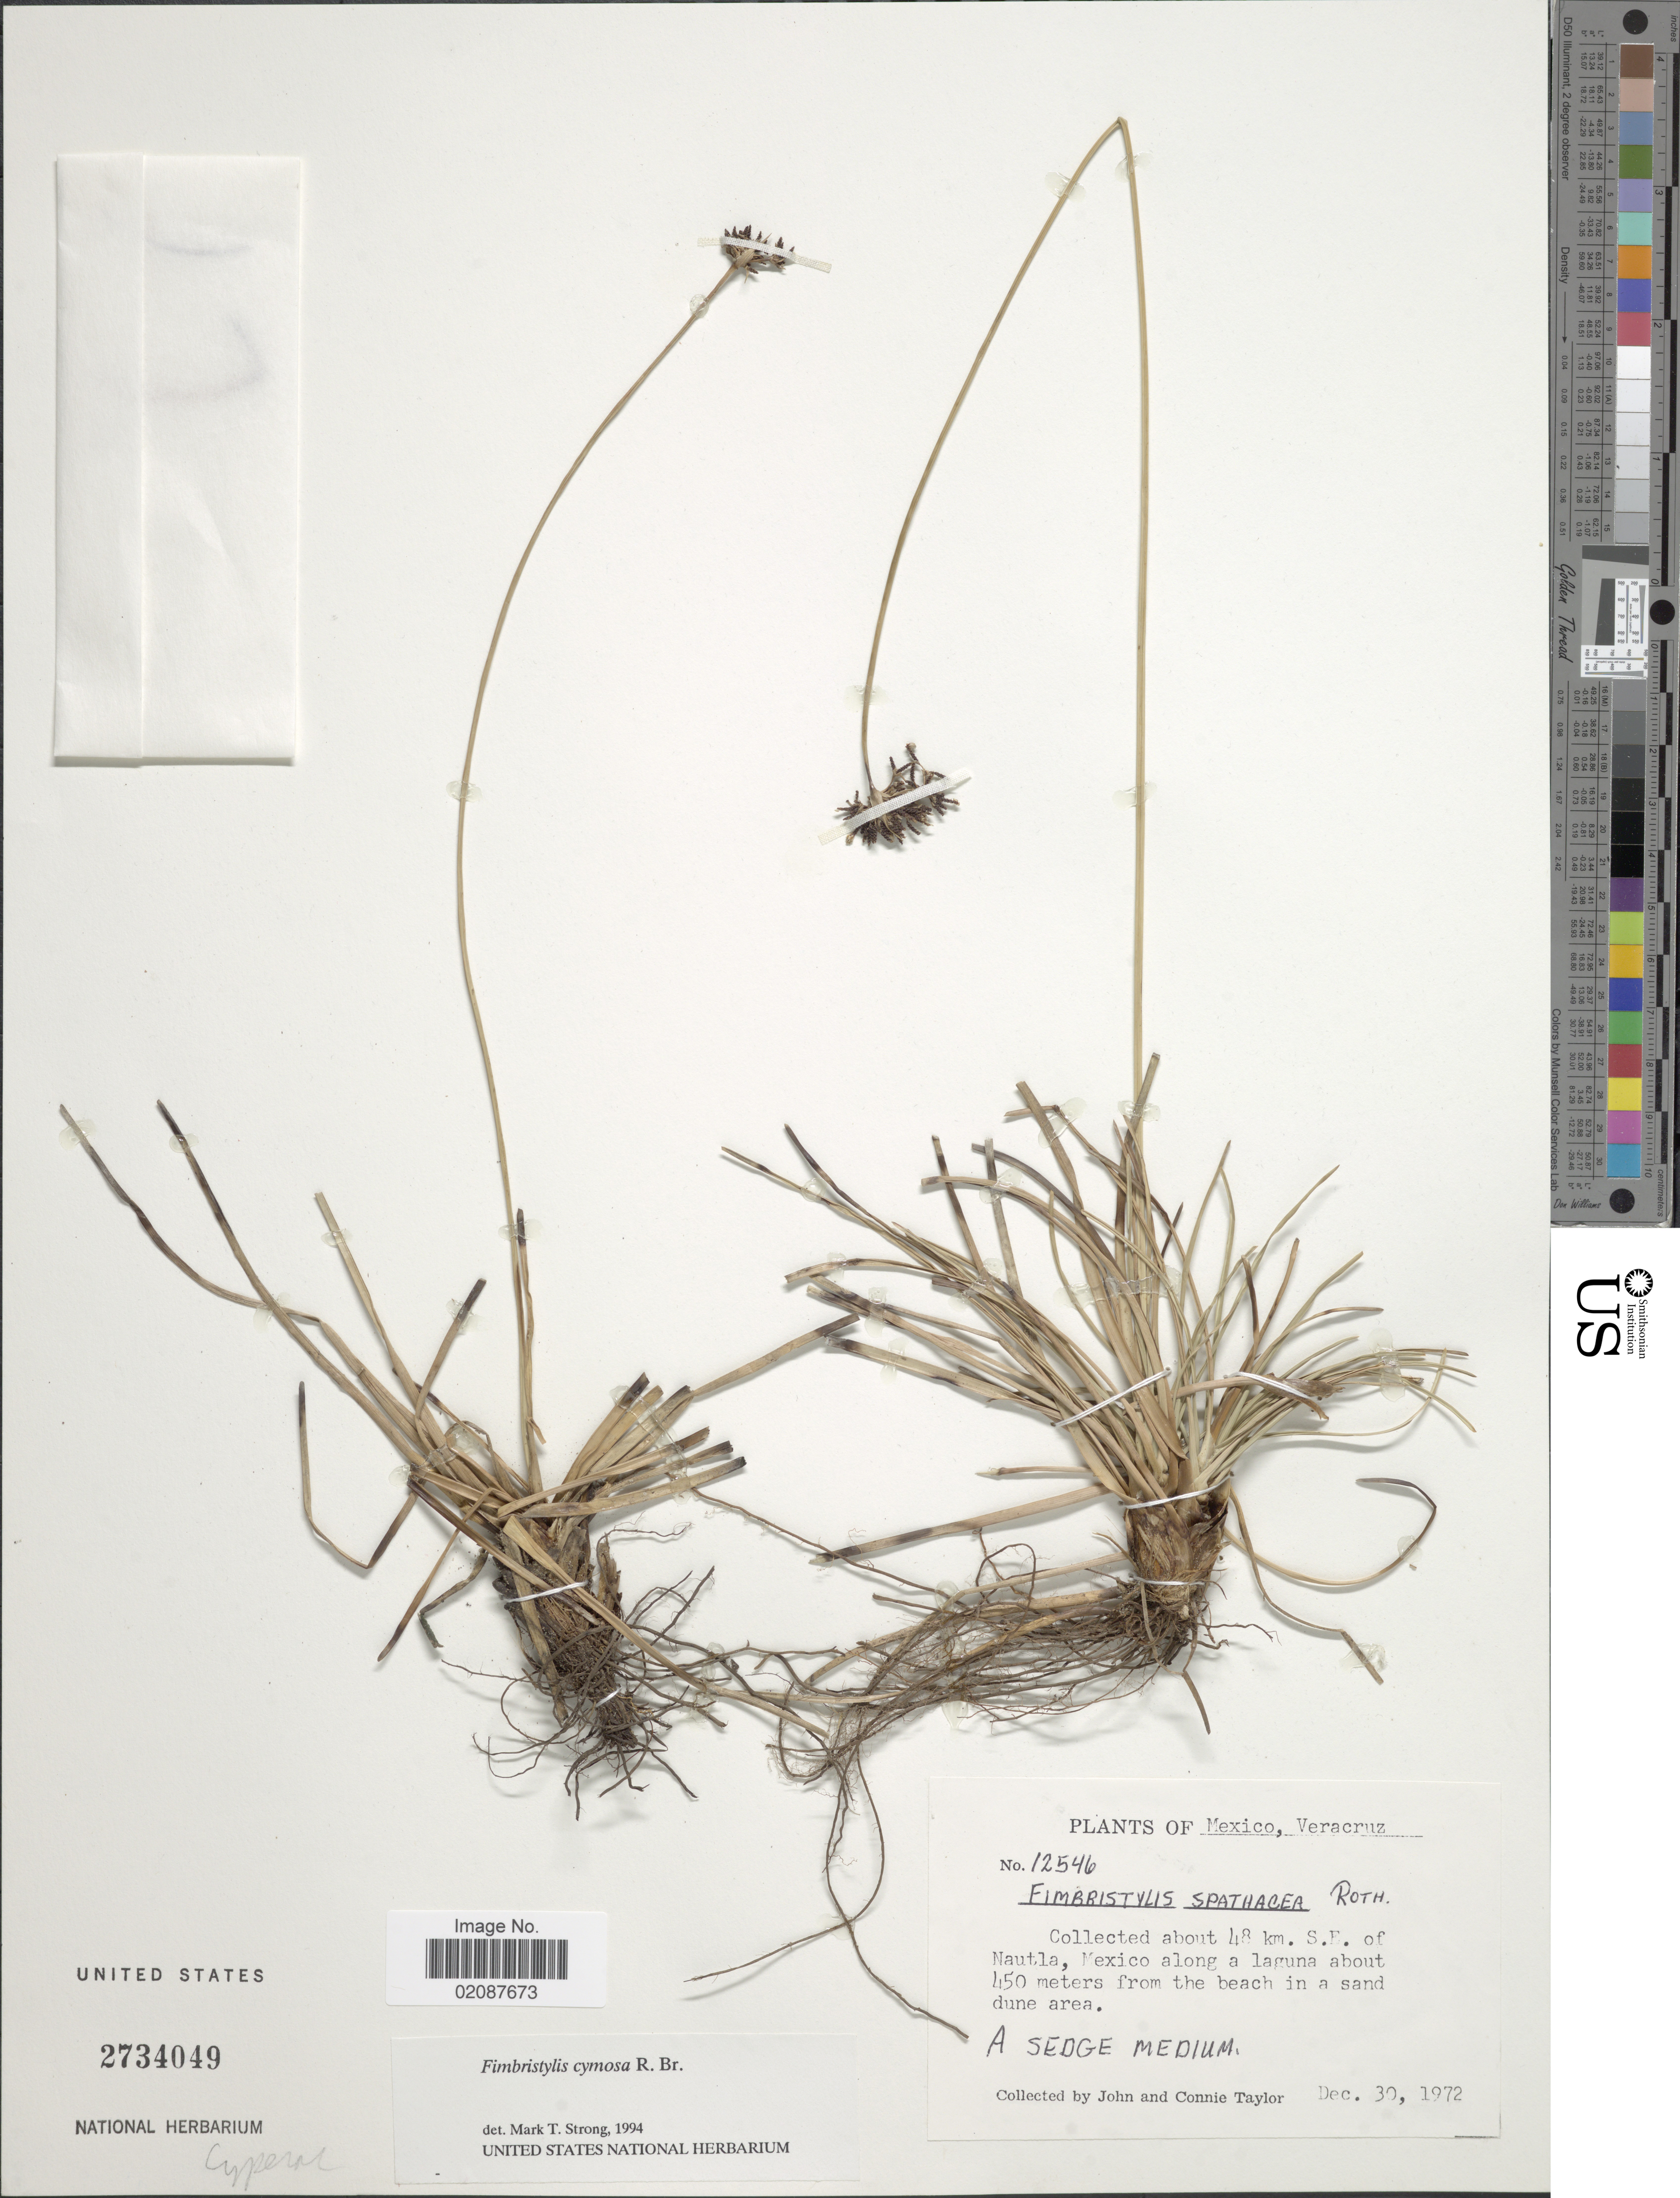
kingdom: Plantae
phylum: Tracheophyta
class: Liliopsida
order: Poales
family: Cyperaceae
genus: Fimbristylis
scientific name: Fimbristylis cymosa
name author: R. Br.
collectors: J. Taylor & C. Taylor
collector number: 12546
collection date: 1972-12-30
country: Mexico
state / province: Veracruz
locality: About 48 km. S.E. of Nautla, Mexico along a laguna about 450 meters from the beach in a sand dune area.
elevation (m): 450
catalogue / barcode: US 2734049